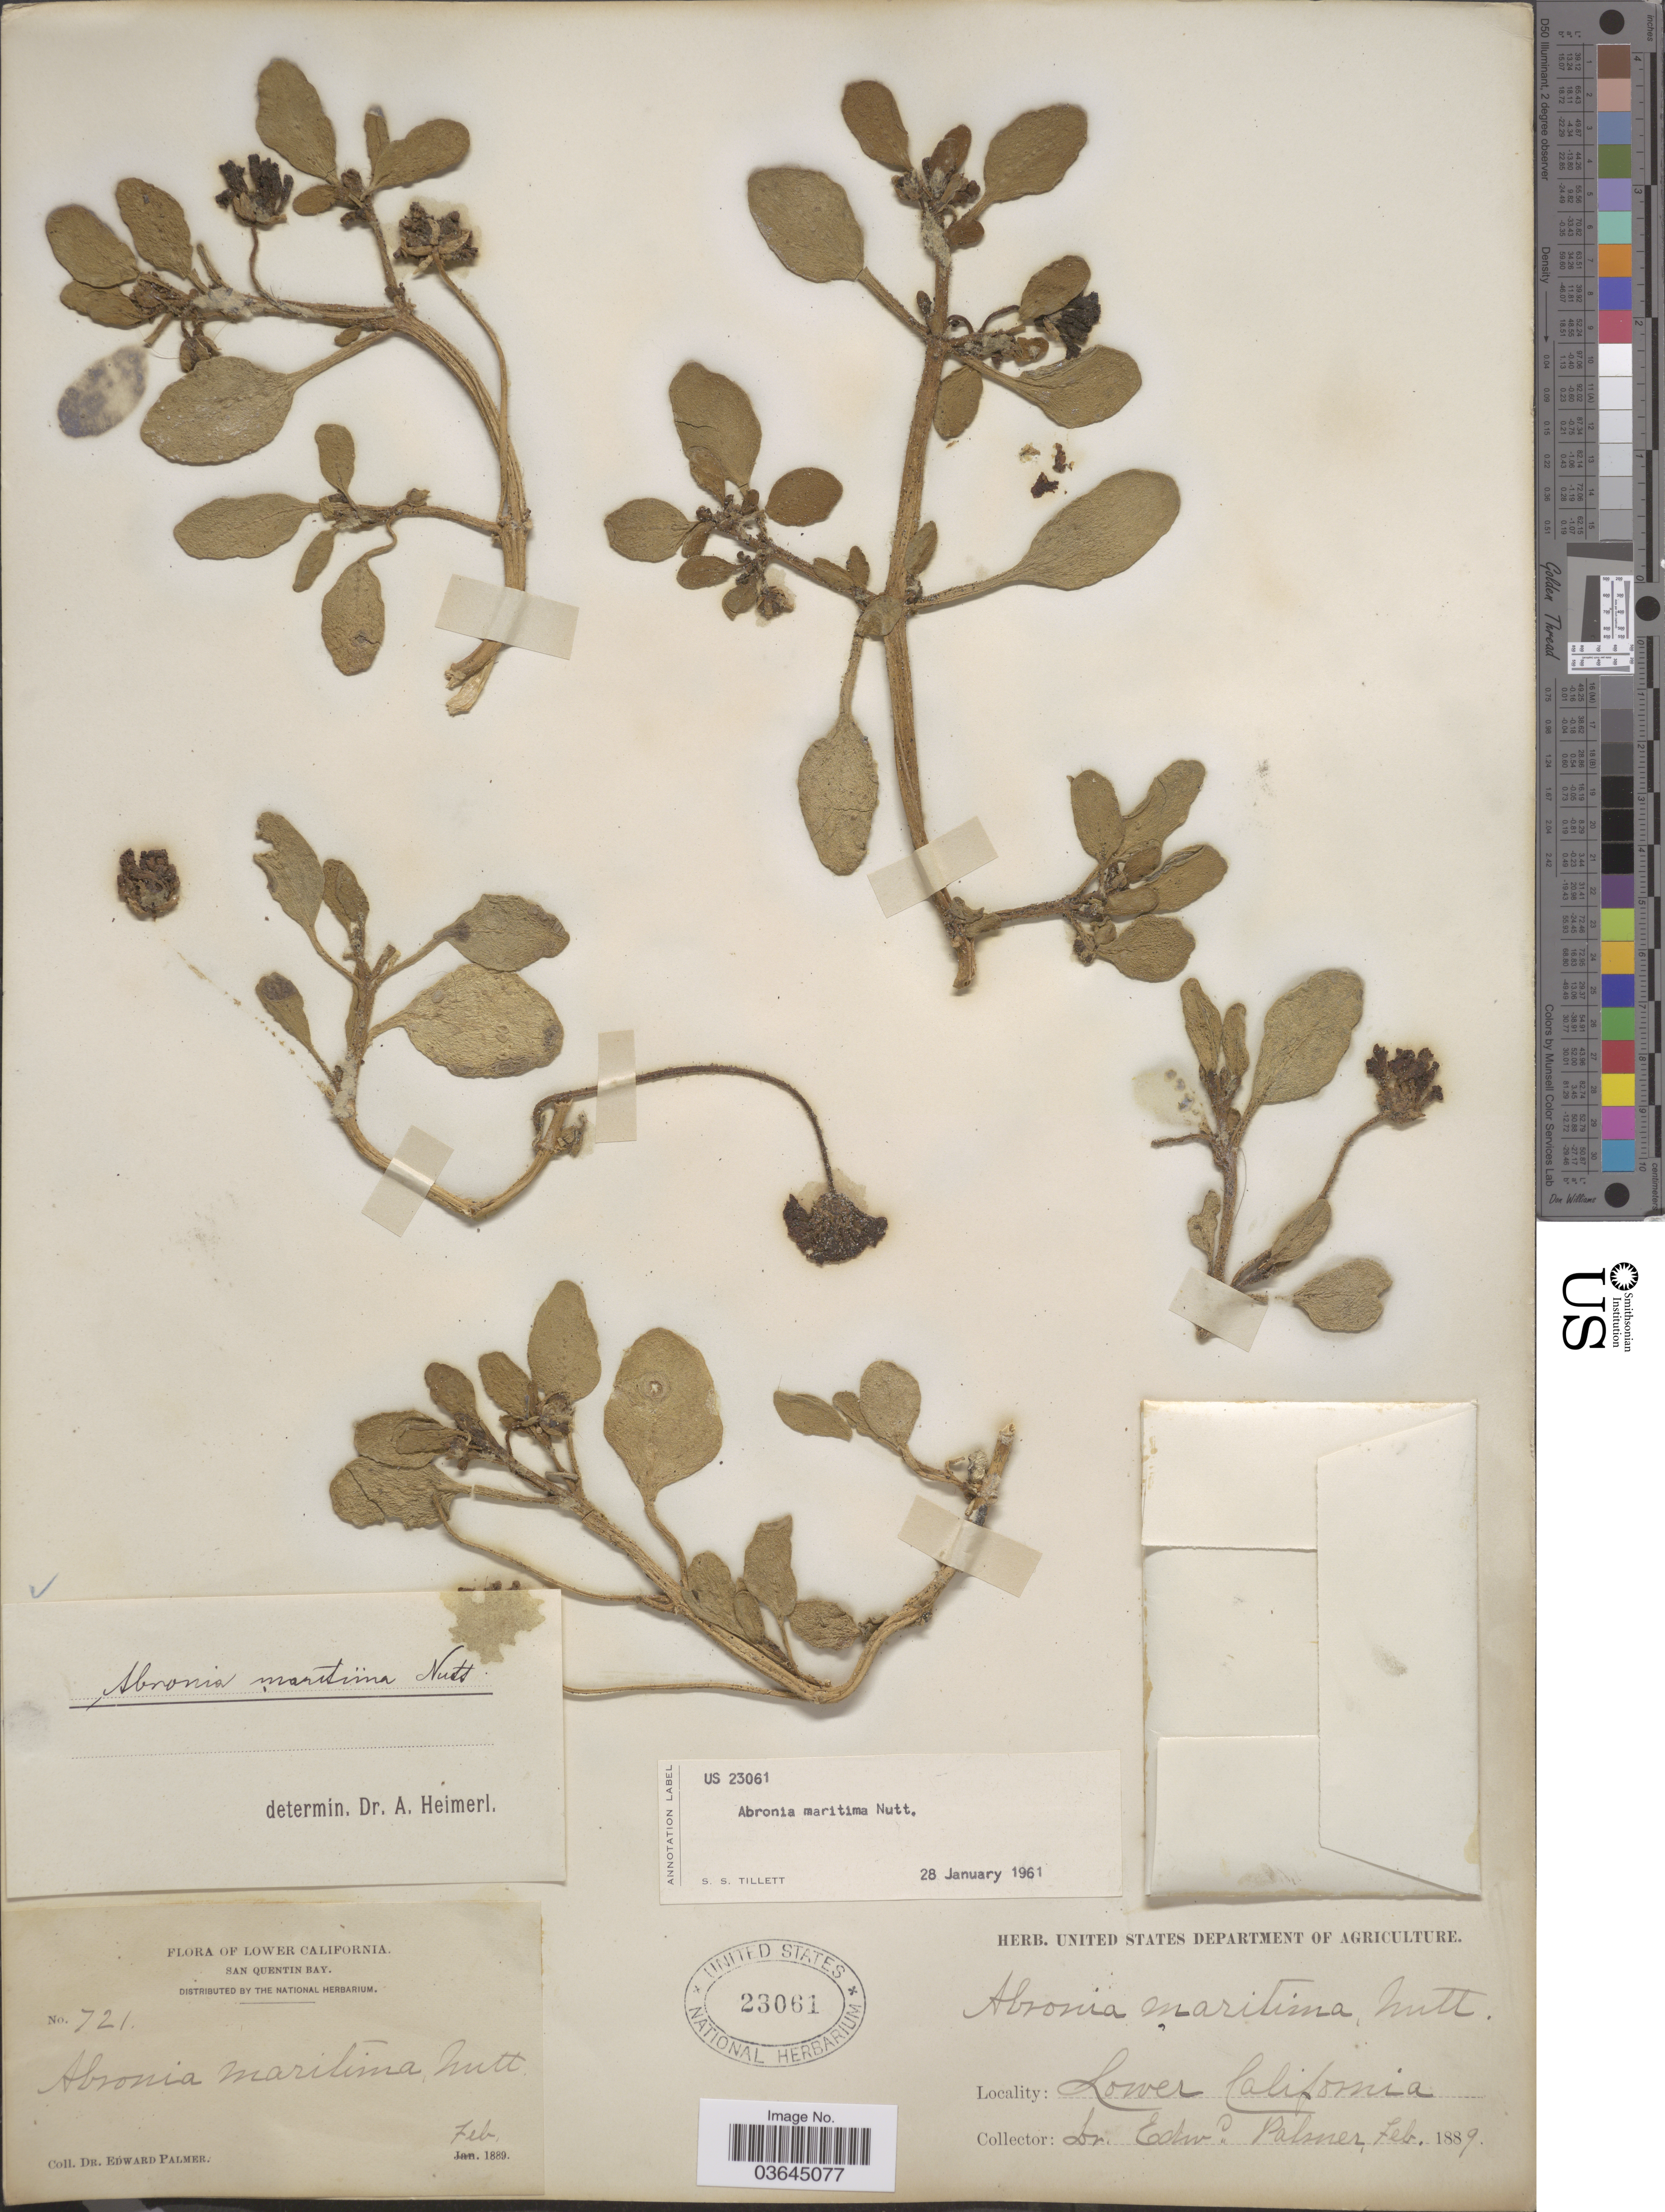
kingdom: Plantae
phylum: Tracheophyta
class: Magnoliopsida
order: Caryophyllales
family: Nyctaginaceae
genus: Abronia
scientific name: Abronia maritima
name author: Nutt. ex S. Watson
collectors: E. Palmer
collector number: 721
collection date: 1889-02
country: Mexico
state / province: Baja California Norte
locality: Lower California. San Quentin Bay.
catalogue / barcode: US 23061